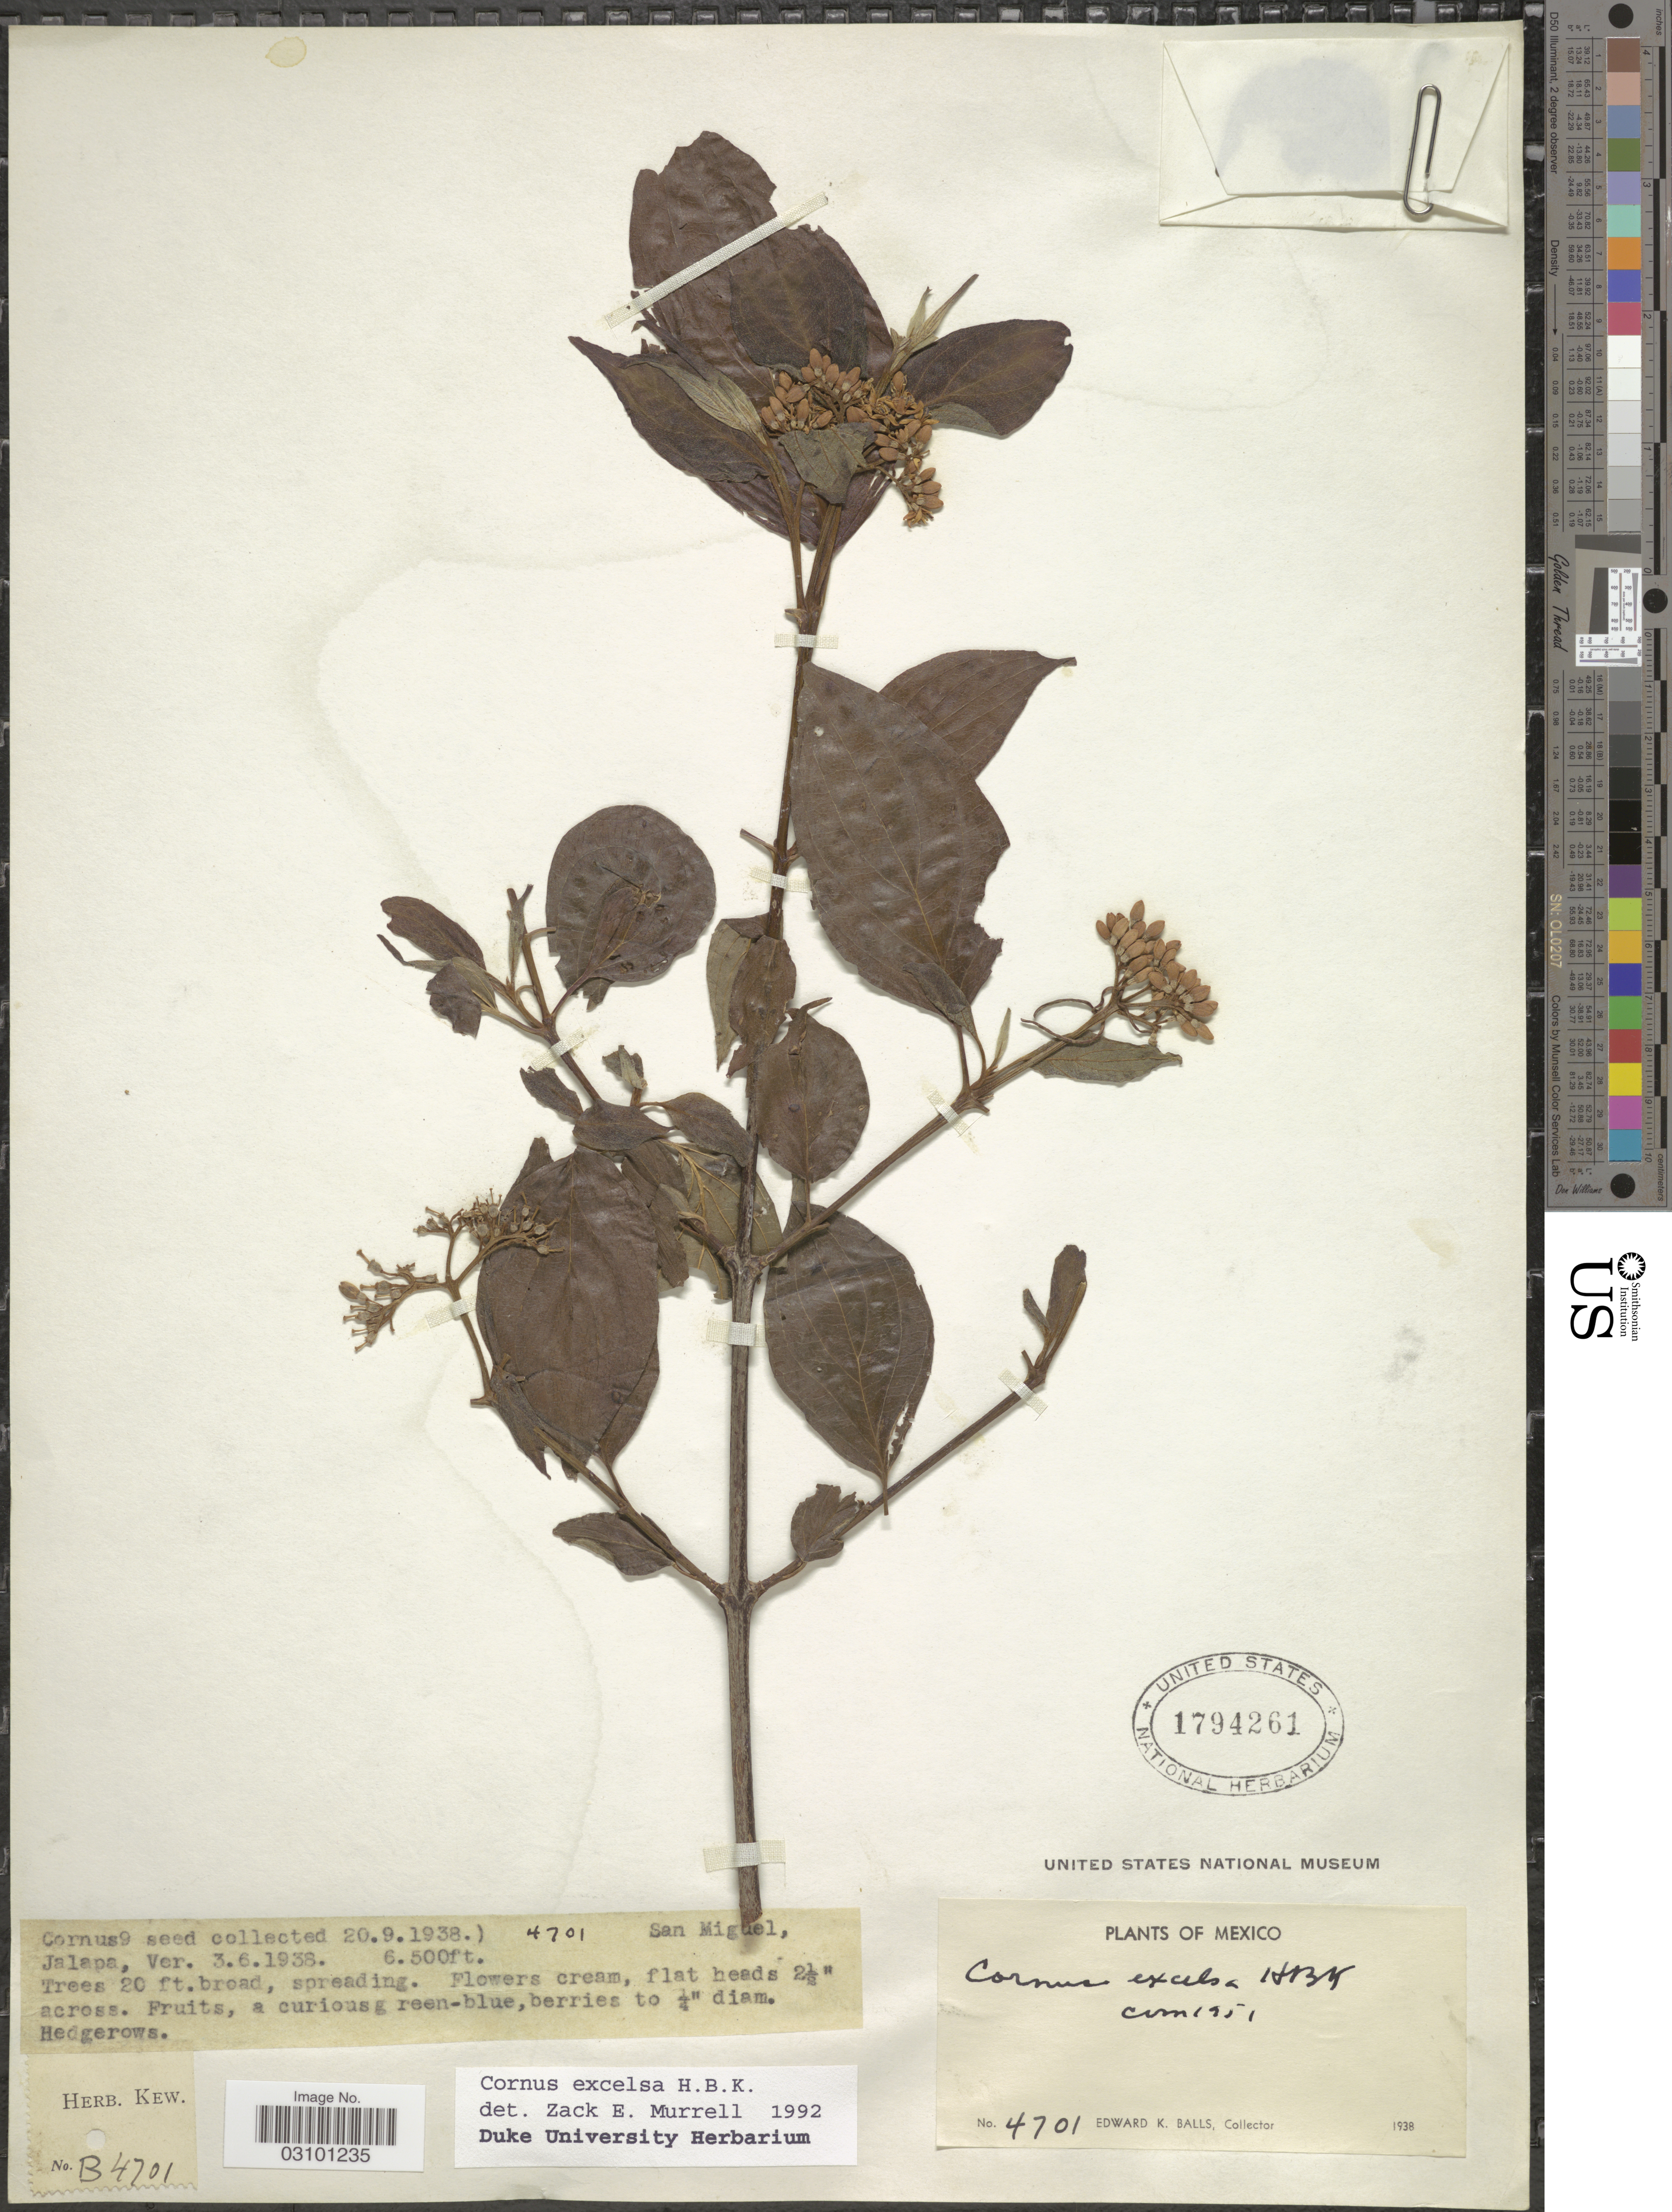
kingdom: Plantae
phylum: Tracheophyta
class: Magnoliopsida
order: Cornales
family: Cornaceae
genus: Cornus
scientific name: Cornus excelsa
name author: Kunth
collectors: E. K. Balls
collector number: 4701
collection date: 1938-06-03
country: Mexico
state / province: Veracruz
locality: San Miguel, Jalapa, Ver.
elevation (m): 1981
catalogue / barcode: US 1794261